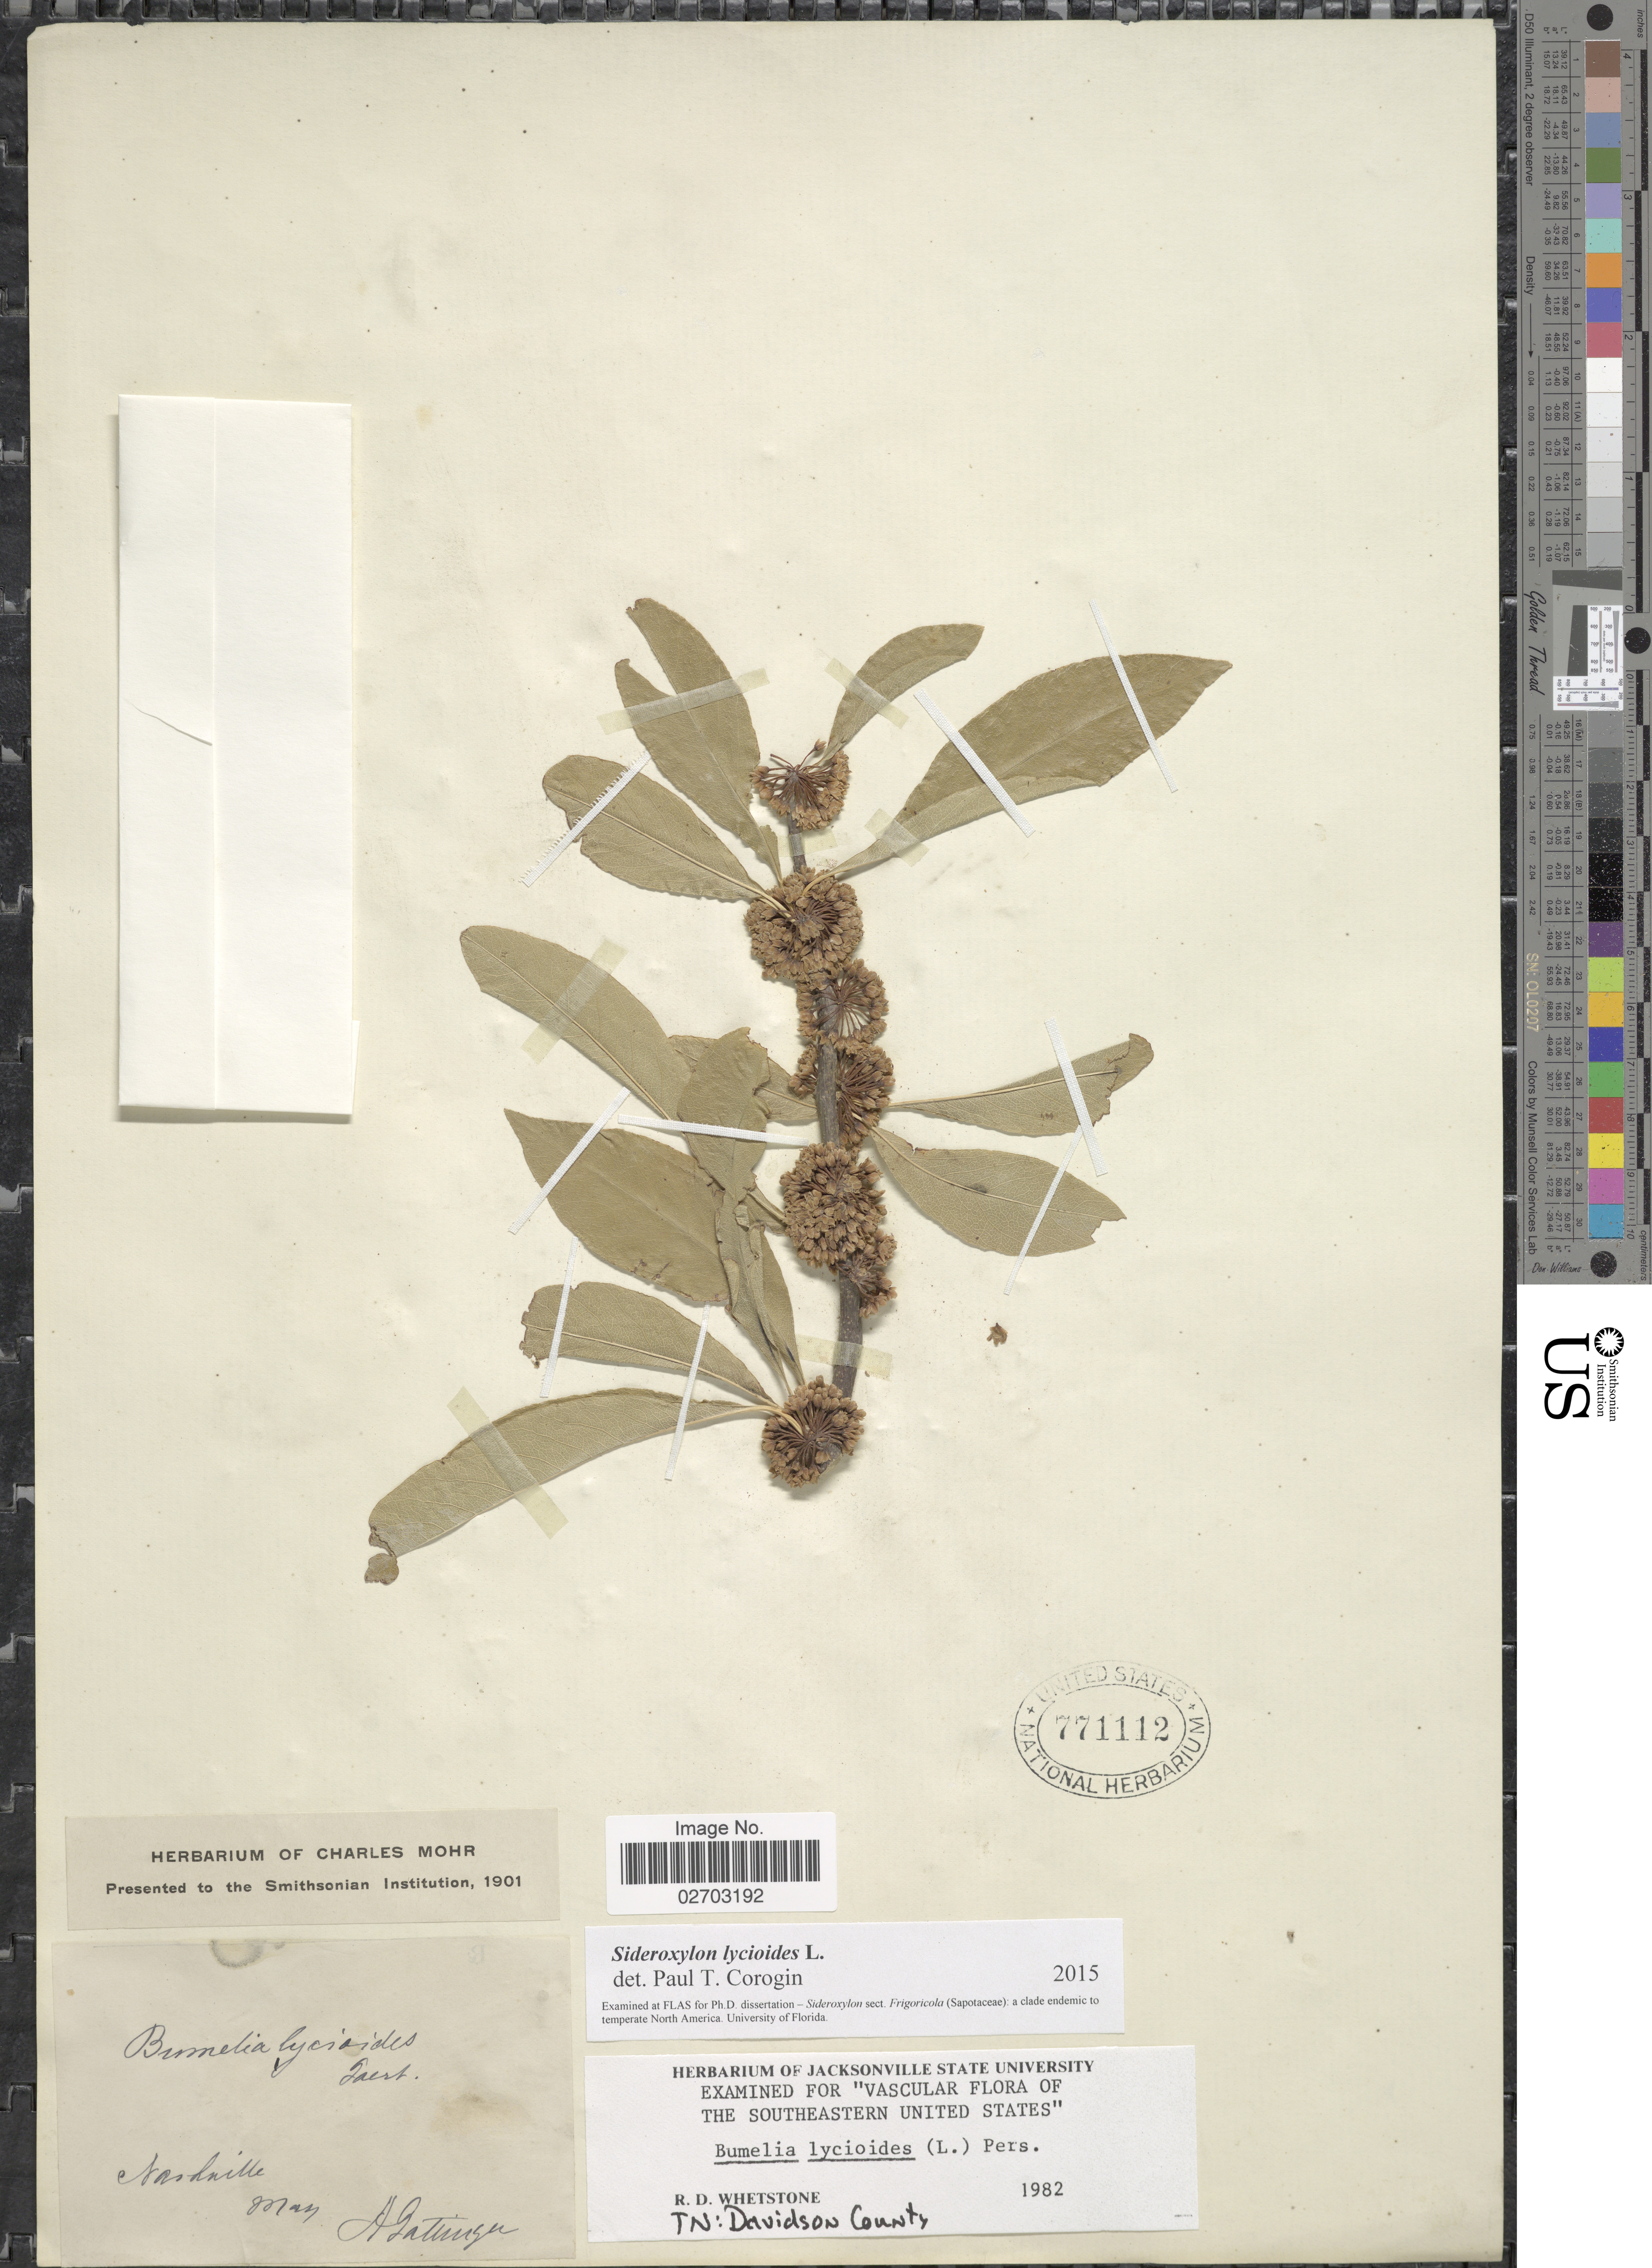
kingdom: Plantae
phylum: Tracheophyta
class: Magnoliopsida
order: Ericales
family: Sapotaceae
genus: Sideroxylon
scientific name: Sideroxylon lycioides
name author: L.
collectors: A. Gattinger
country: United States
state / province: Tennessee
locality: Nashville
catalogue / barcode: US 771112